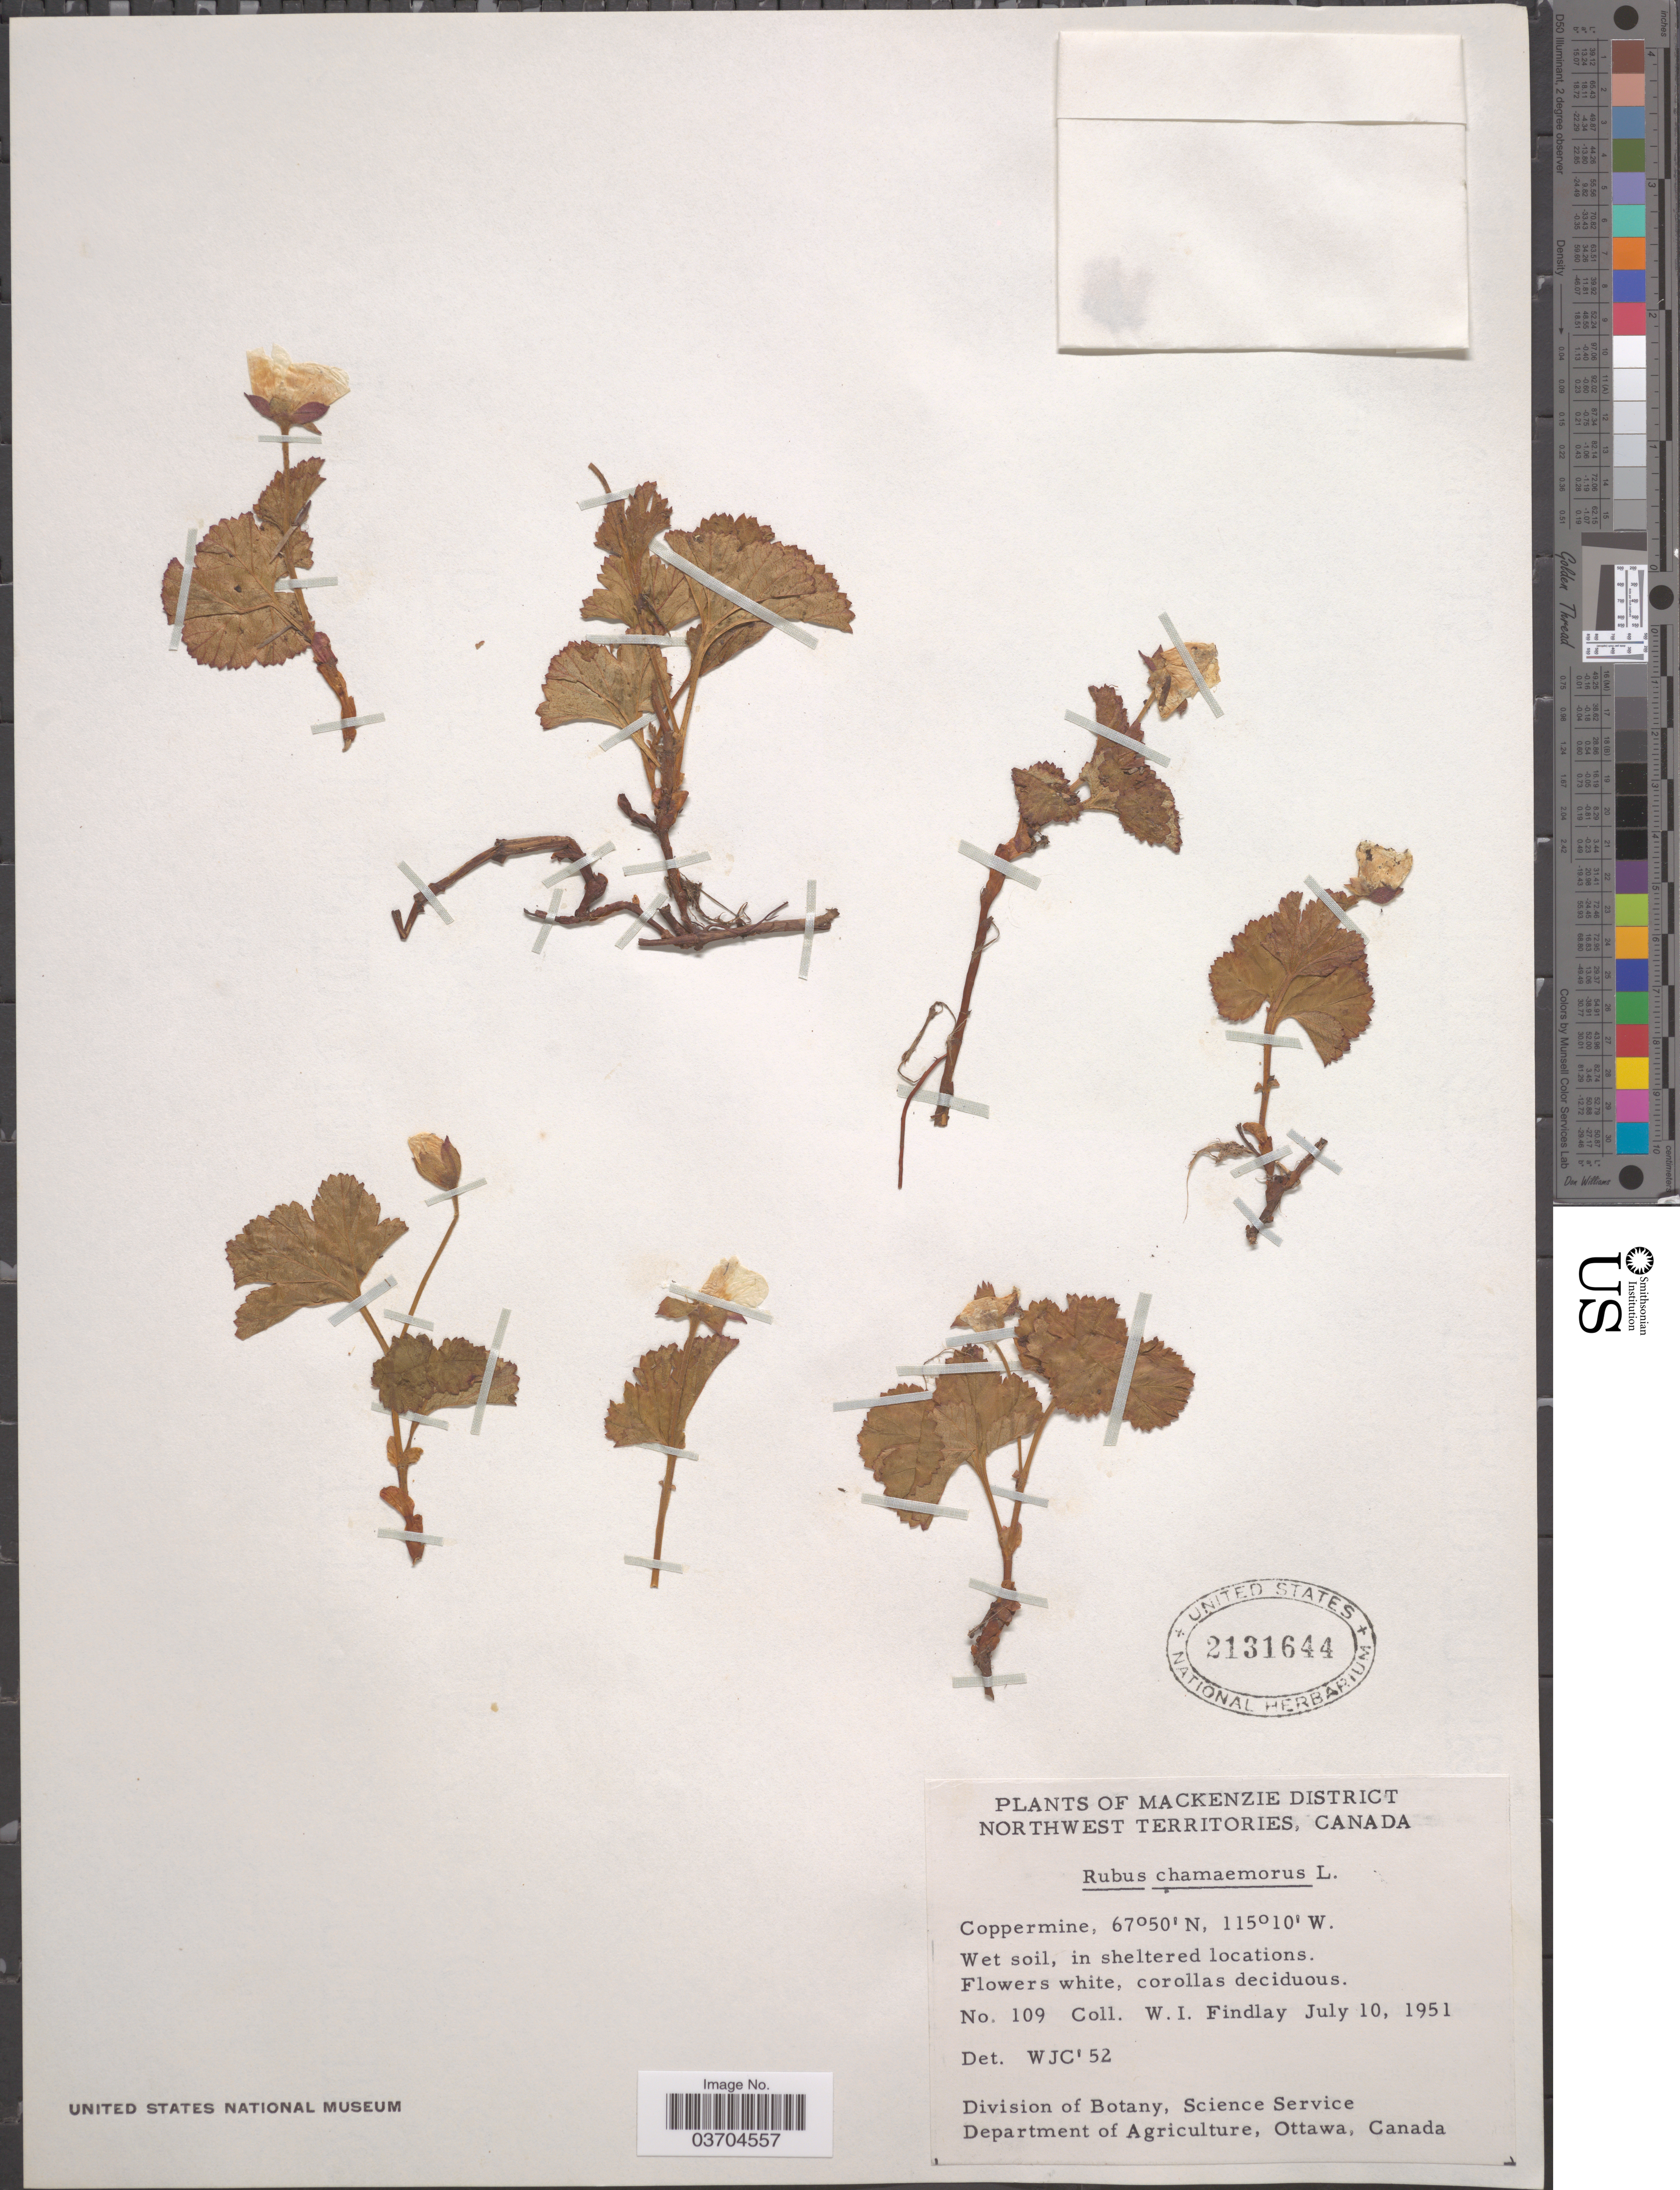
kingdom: Plantae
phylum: Tracheophyta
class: Magnoliopsida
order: Rosales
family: Rosaceae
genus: Rubus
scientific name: Rubus chamaemorus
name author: L.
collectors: W. Findlay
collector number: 109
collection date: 1951-07-10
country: Canada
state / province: Northwest Territories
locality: Mackenzie District. Coppermine.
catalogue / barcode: US 2131644